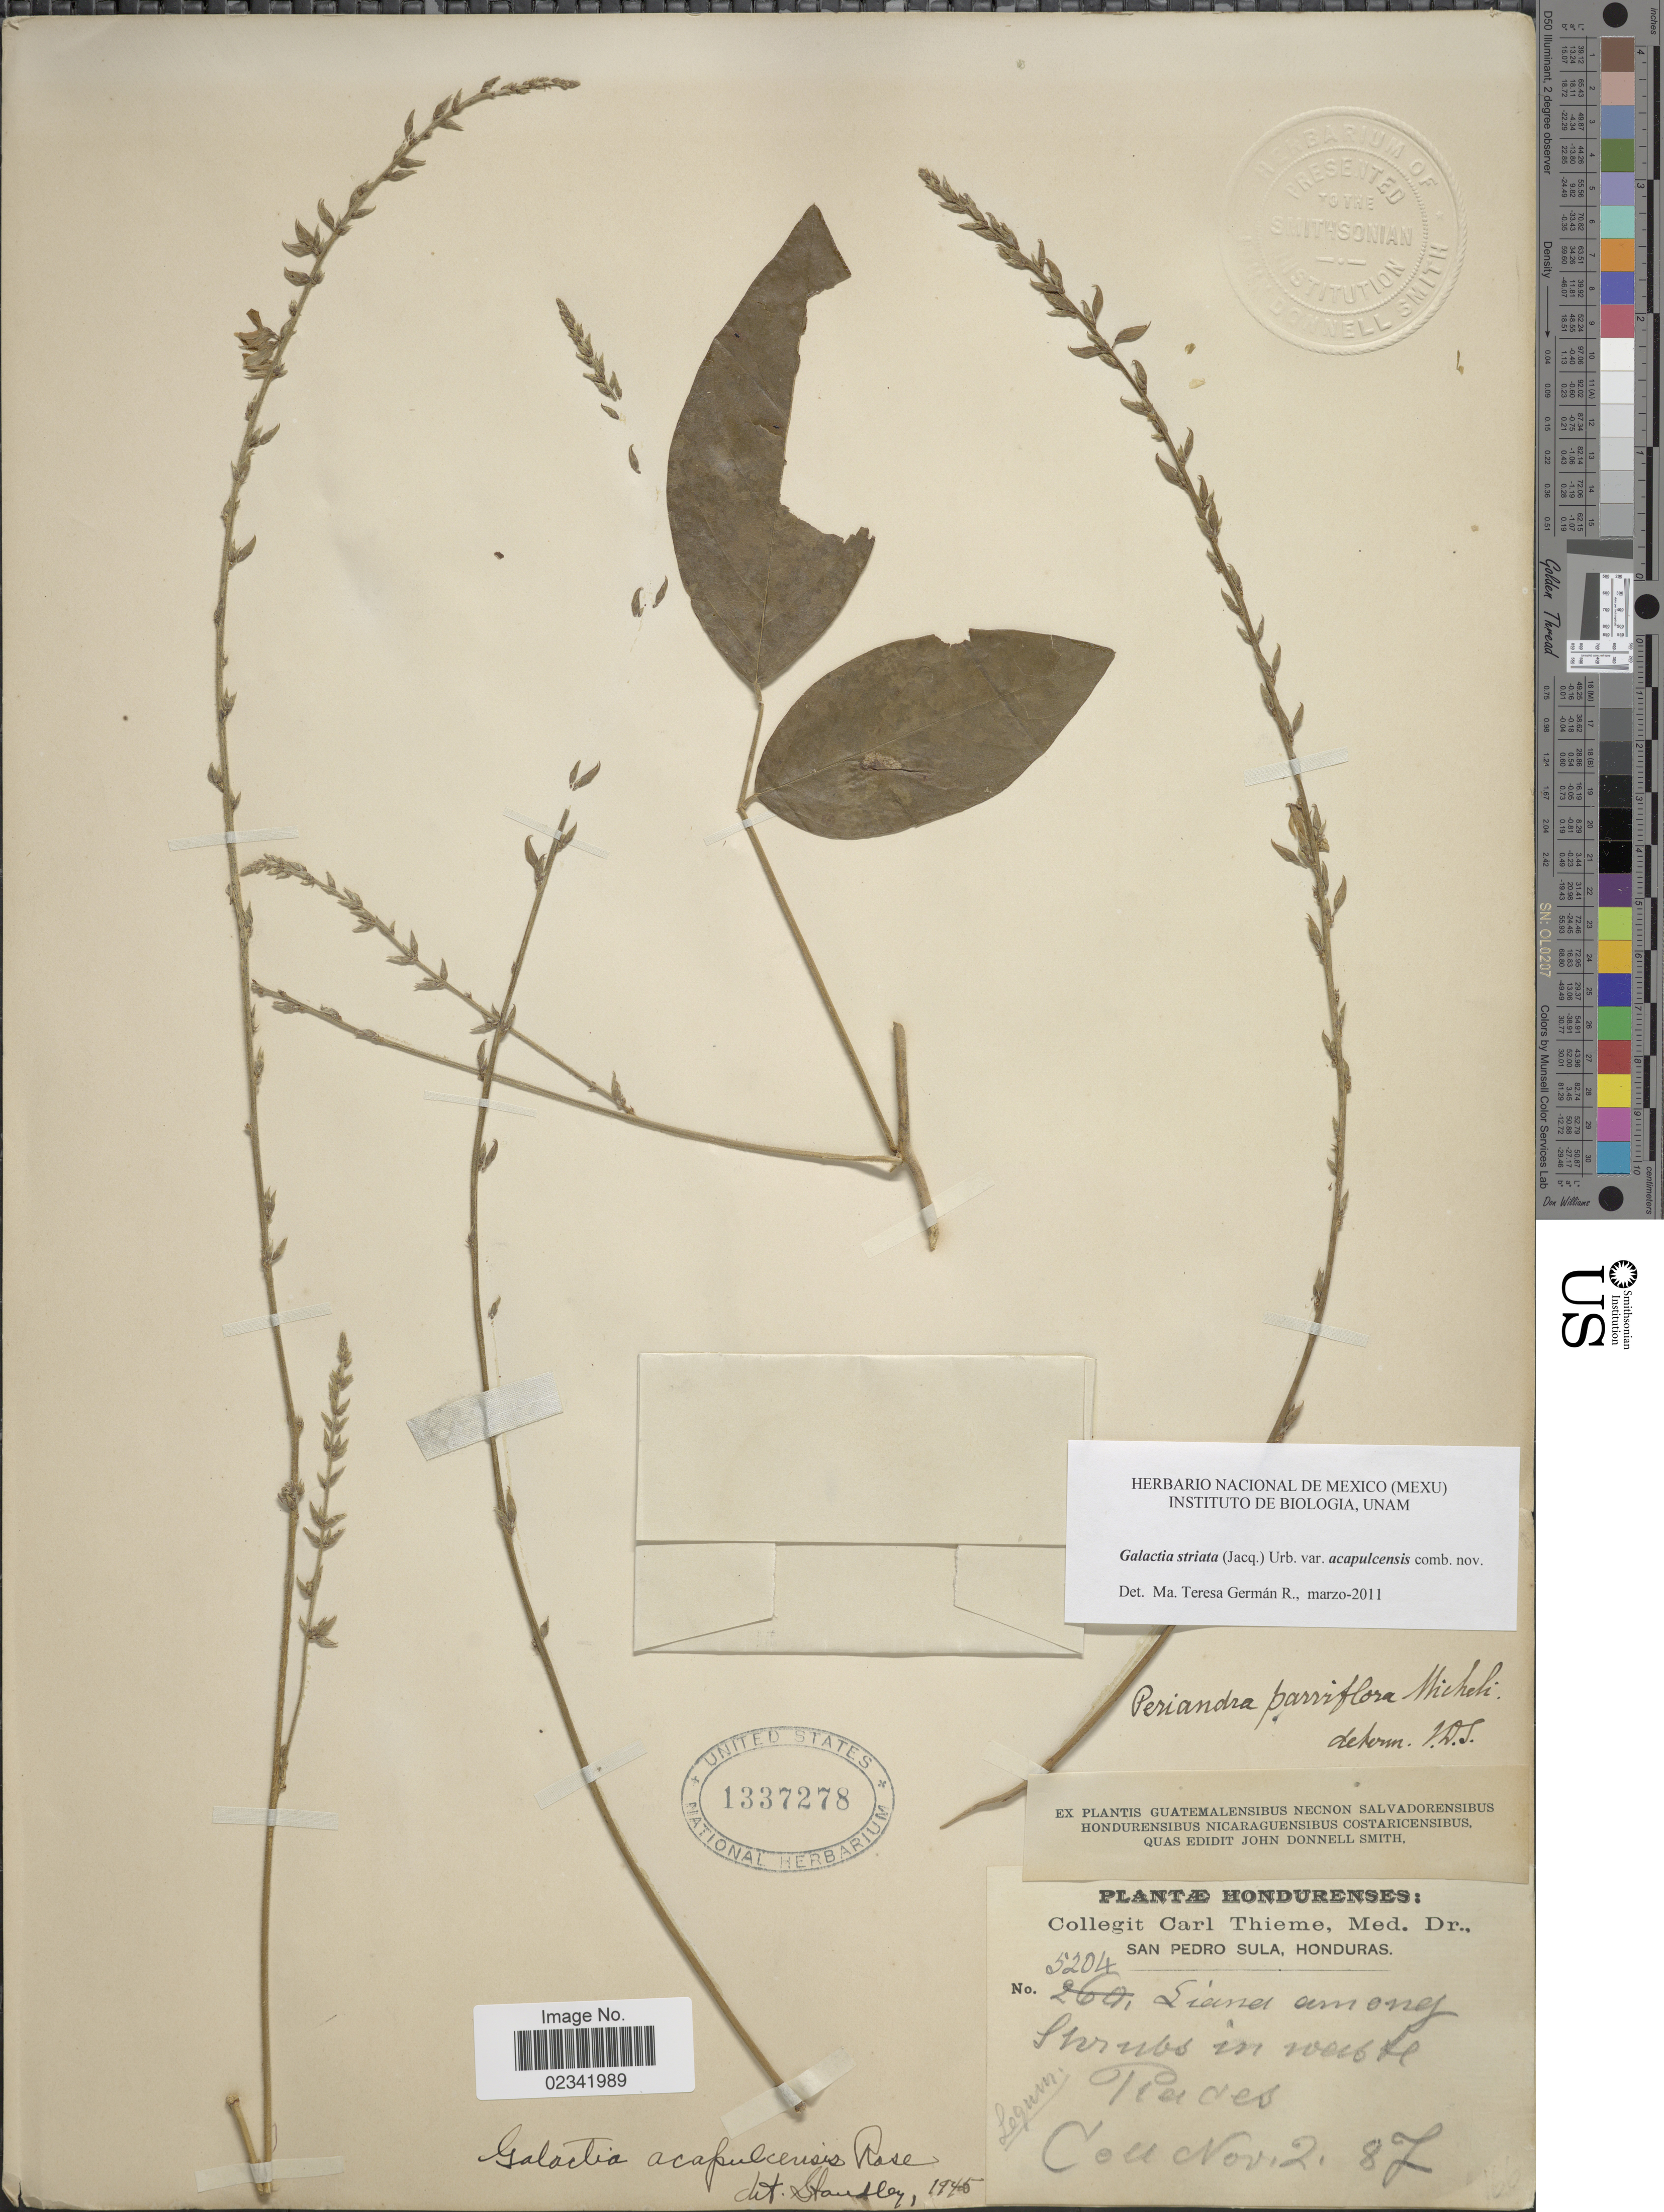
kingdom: Plantae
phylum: Tracheophyta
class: Magnoliopsida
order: Fabales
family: Fabaceae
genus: Galactia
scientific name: Galactia acapulcensis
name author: Rose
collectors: C. Thieme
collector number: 5204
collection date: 1887-11-02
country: Honduras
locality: San Pedro Sula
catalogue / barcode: US 1337278